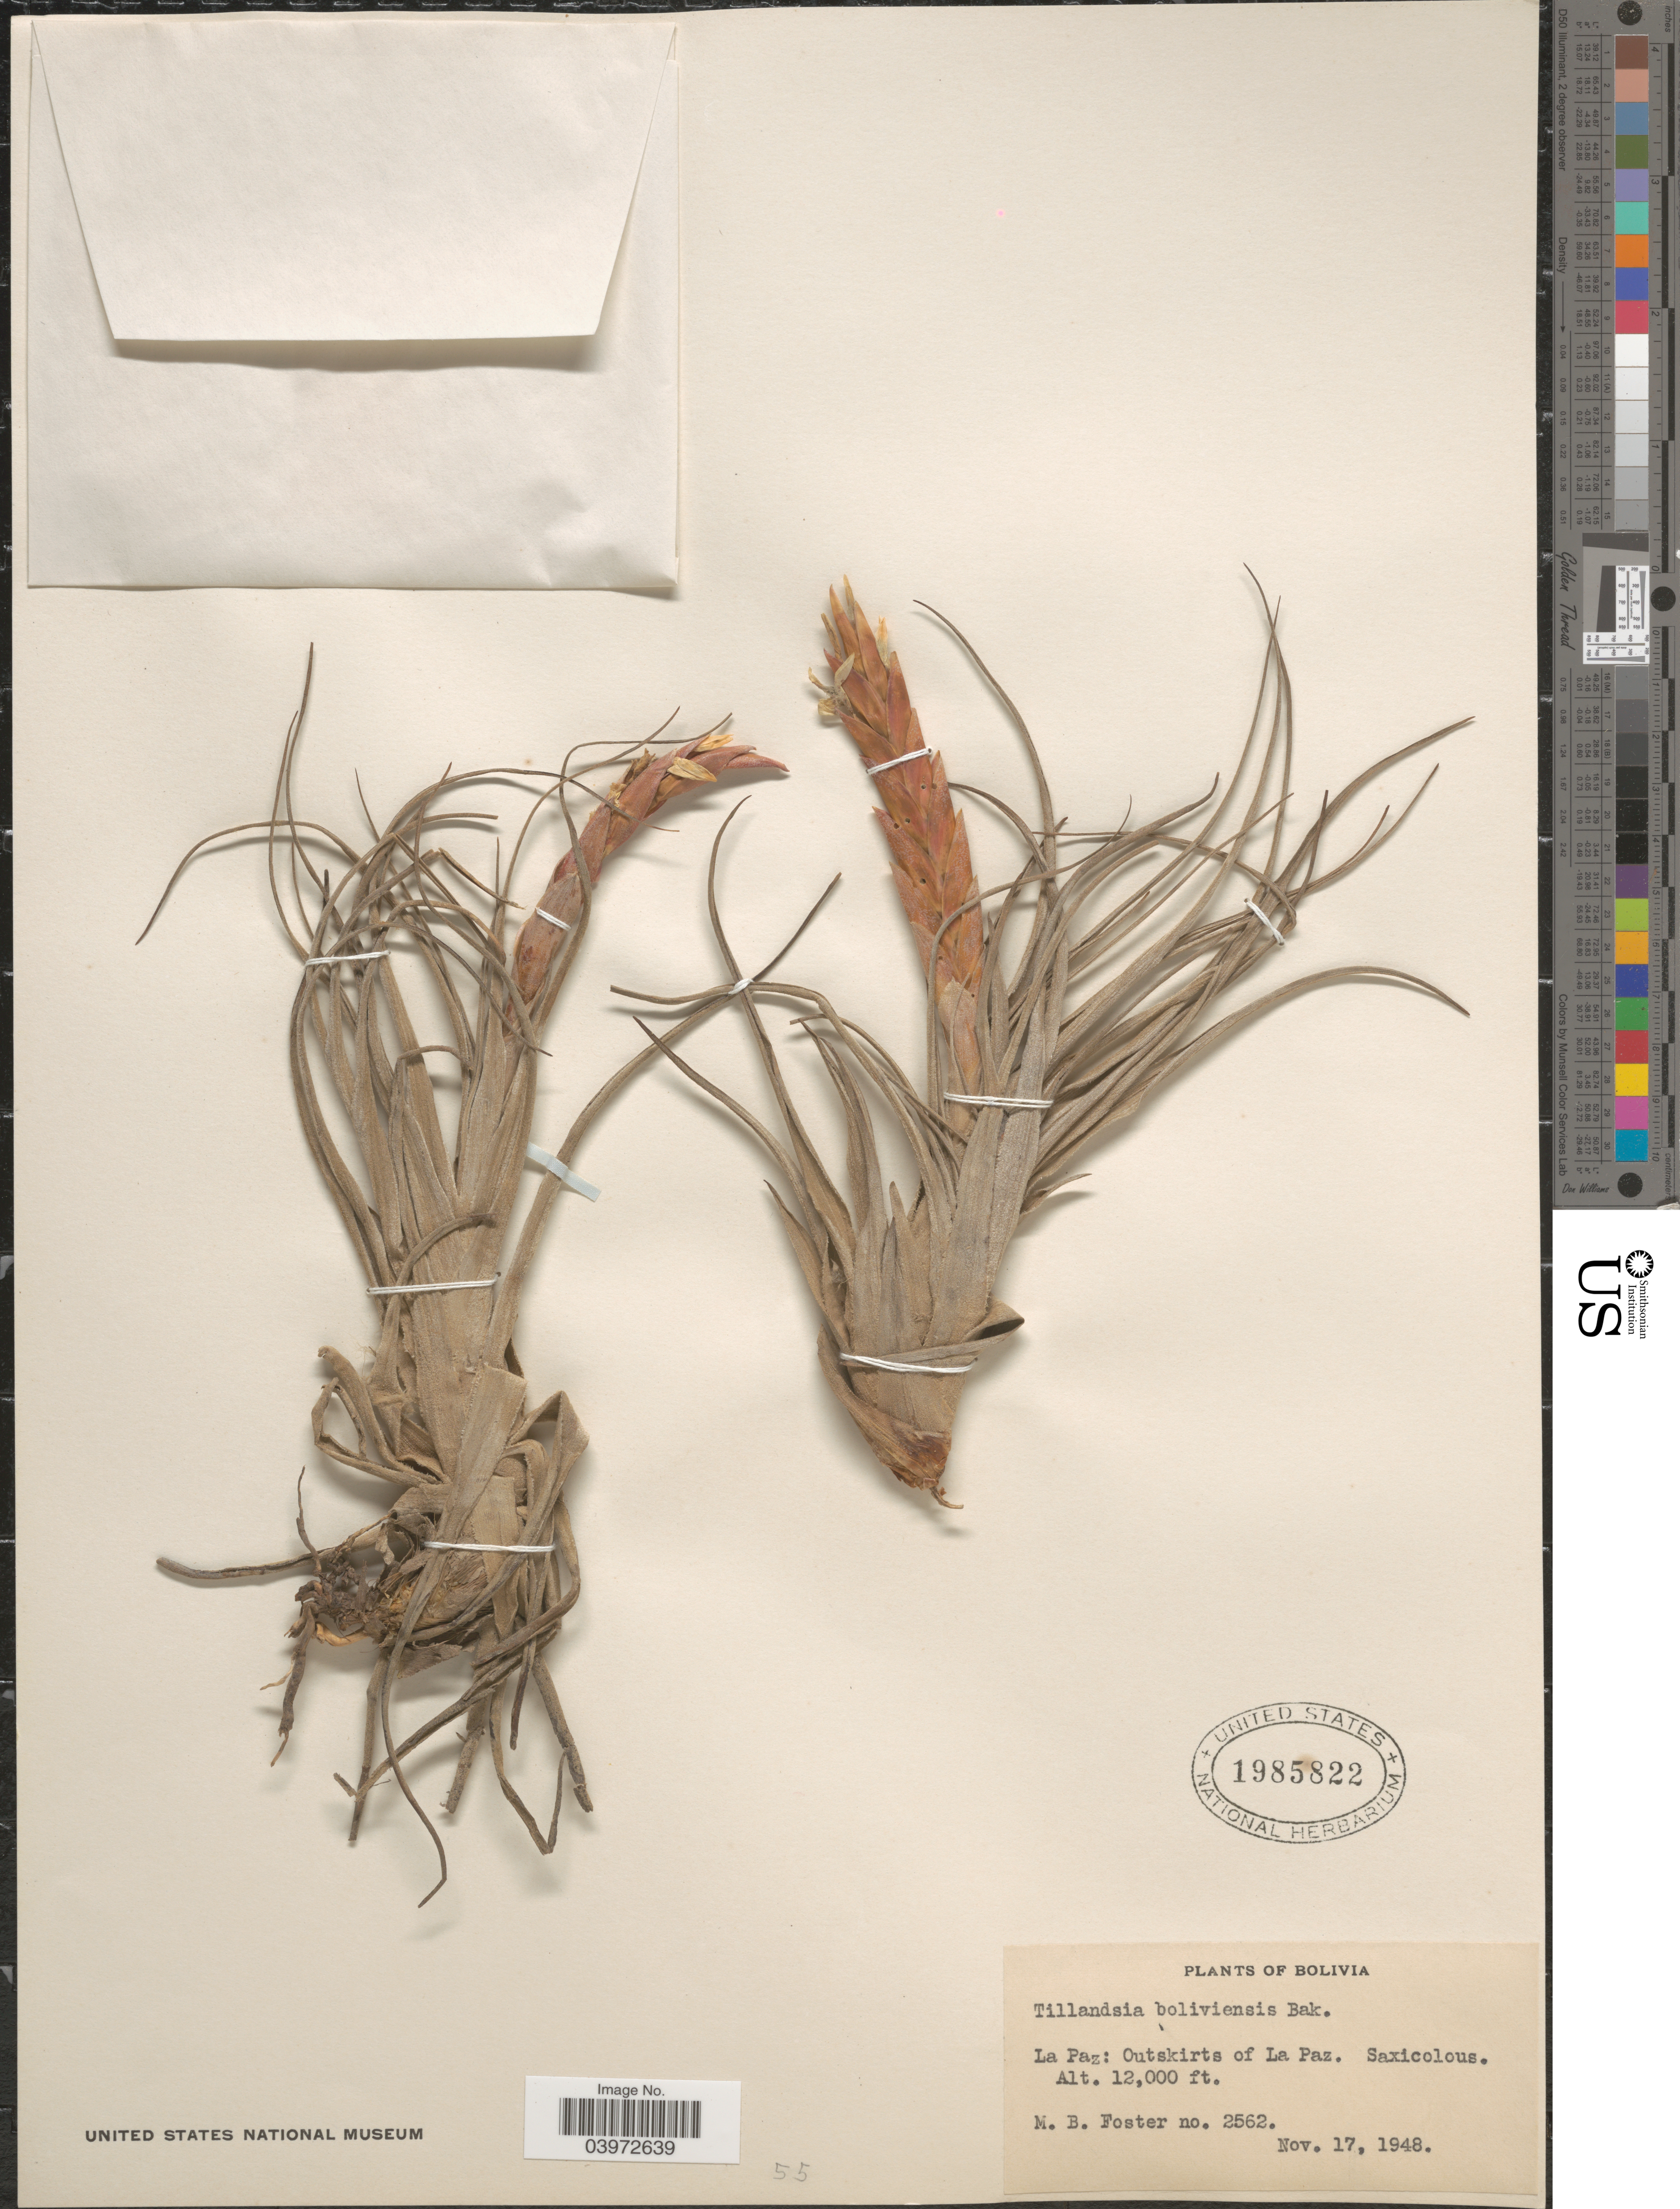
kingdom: Plantae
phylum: Tracheophyta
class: Liliopsida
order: Poales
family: Bromeliaceae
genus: Tillandsia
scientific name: Tillandsia boliviensis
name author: Baker in Rusby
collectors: M. B. Foster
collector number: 2562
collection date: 1948-11-17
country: Bolivia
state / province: La Paz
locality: Outskirts of La Paz. Saxicolous.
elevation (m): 3658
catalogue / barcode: US 1985822